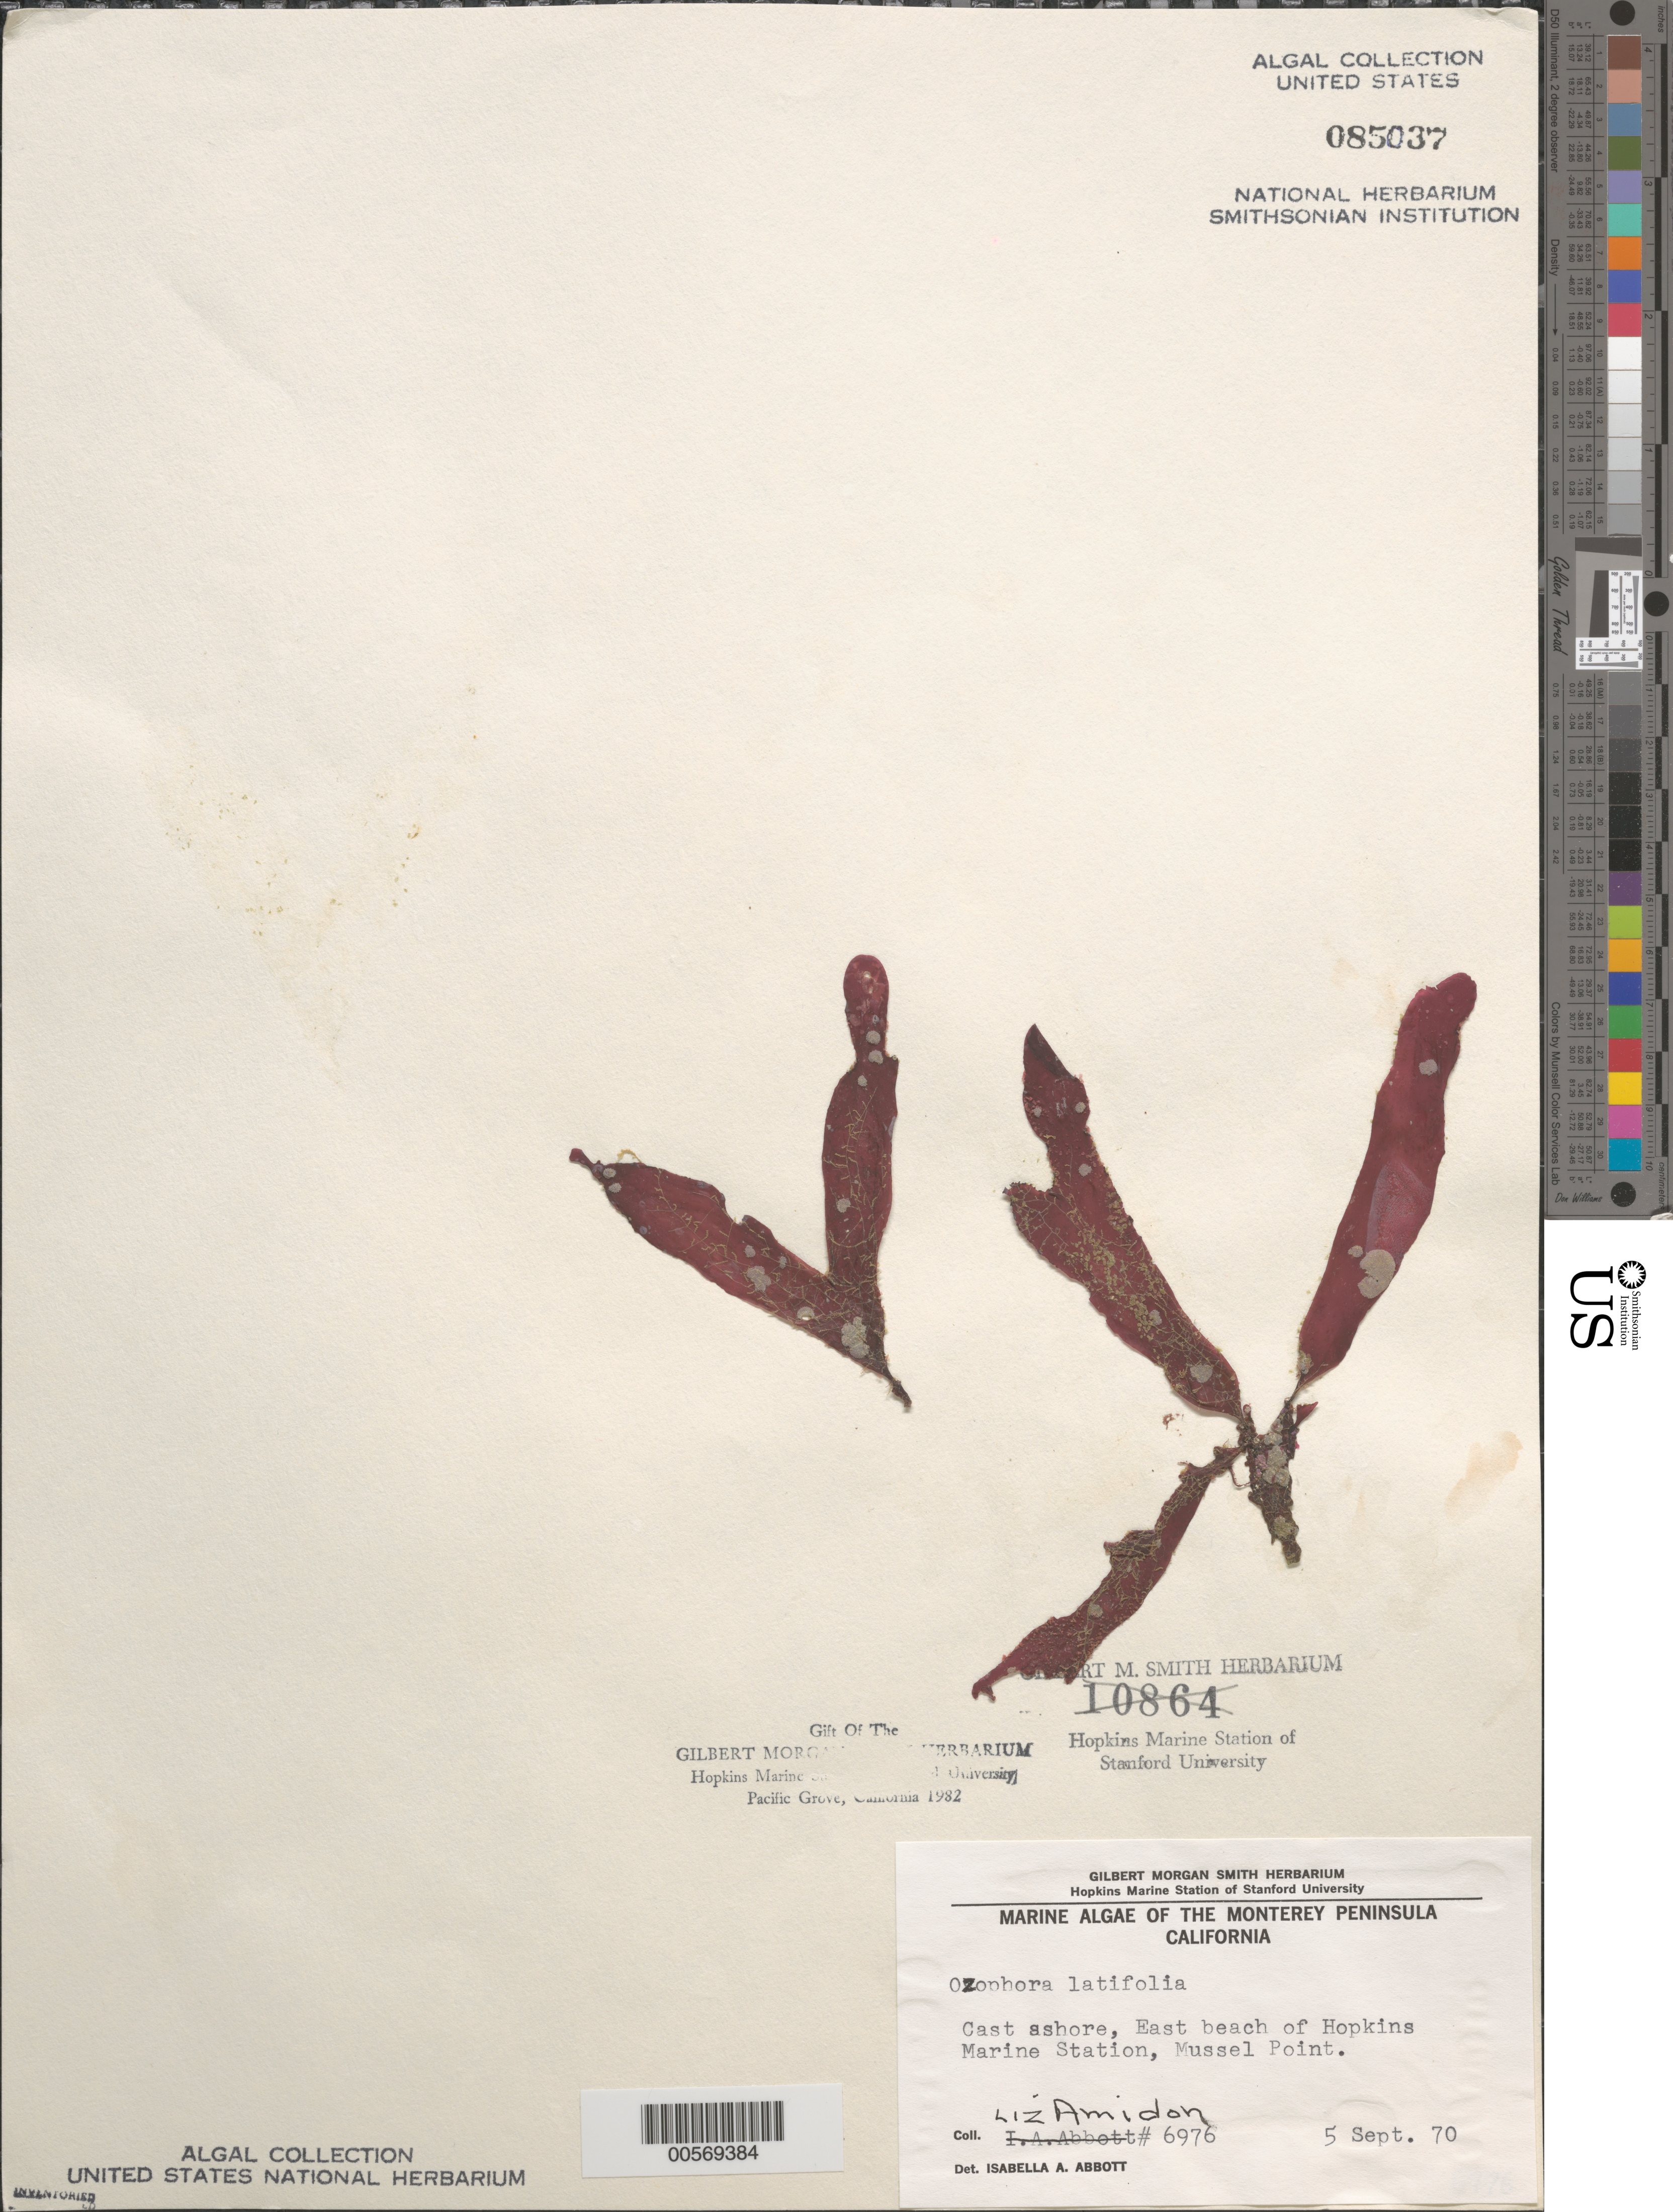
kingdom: Plantae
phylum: Rhodophyta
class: Florideophyceae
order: Gigartinales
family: Phyllophoraceae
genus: Ozophora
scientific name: Ozophora latifolia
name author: I.A. Abbott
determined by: Abbott, Isabella A.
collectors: E. Amidon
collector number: IAA 6976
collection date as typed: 05 Sep 1970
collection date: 1970-09-05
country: United States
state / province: California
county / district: Monterey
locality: East beach of Hopkins Marine Station, Mussel Point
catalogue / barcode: US 85037